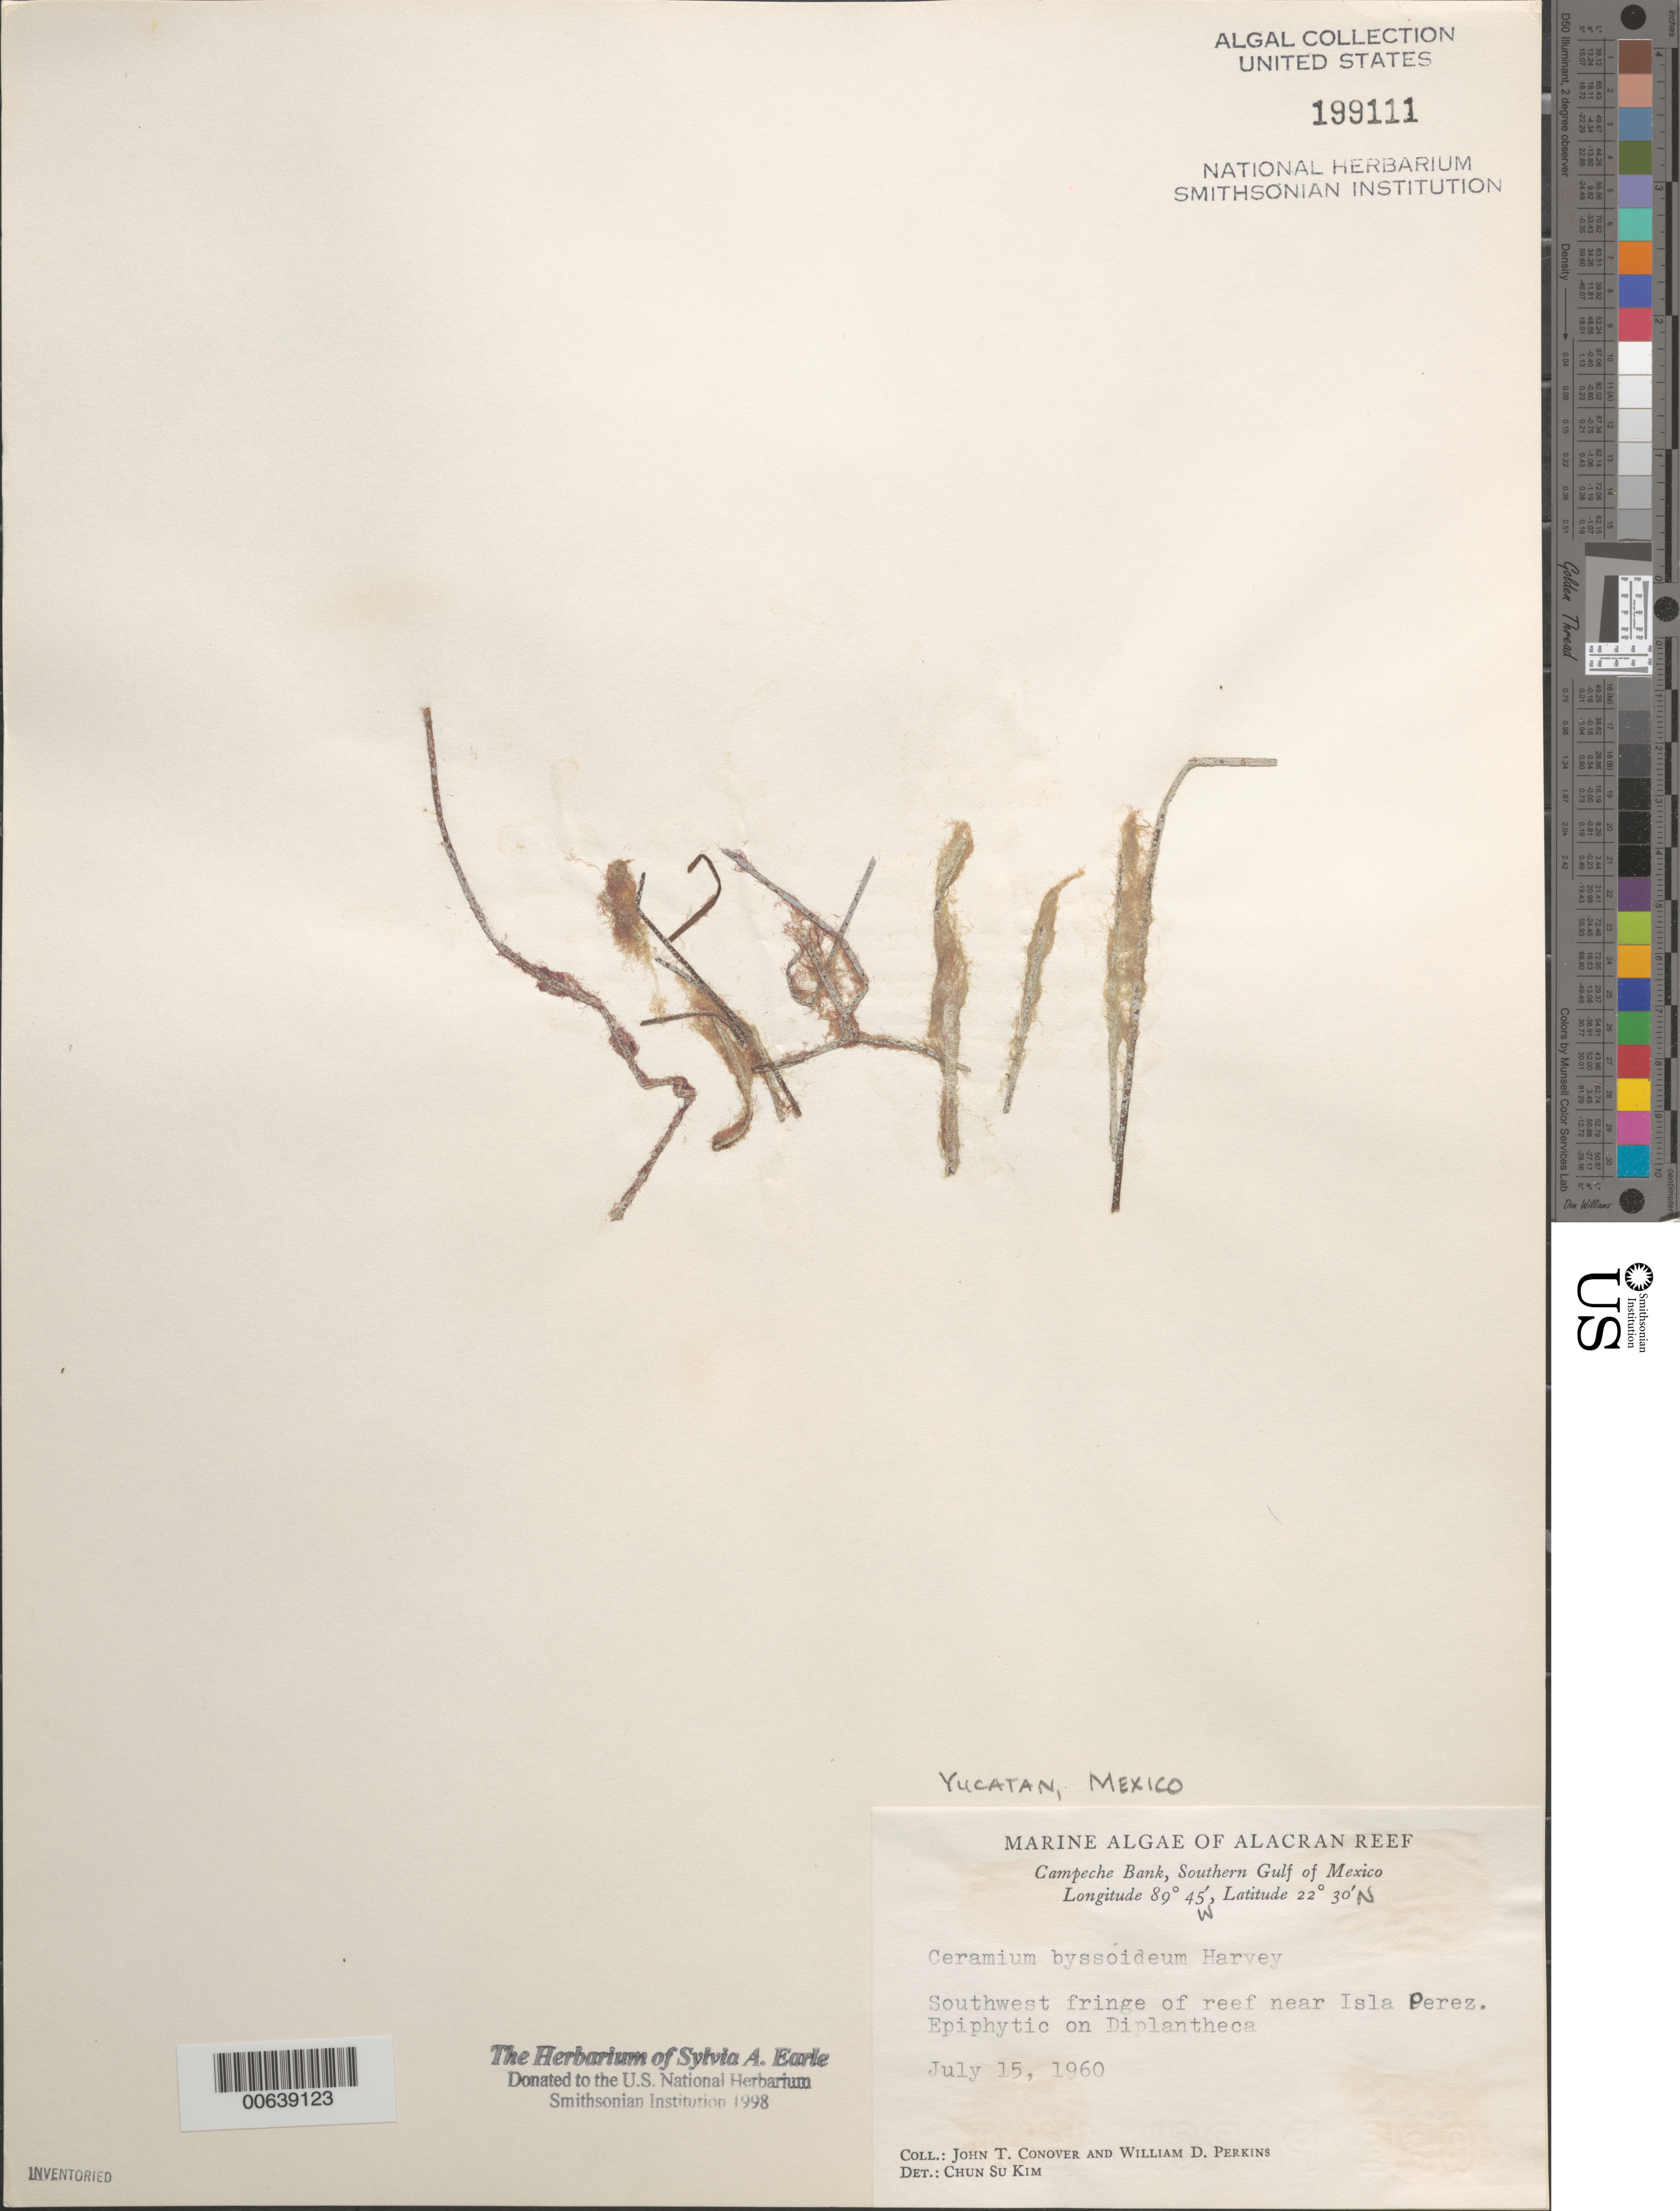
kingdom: Plantae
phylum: Rhodophyta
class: Florideophyceae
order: Ceramiales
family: Ceramiaceae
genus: Ceramium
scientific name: Ceramium byssoideum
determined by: Kim, Chun Su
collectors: J. T. Conover & W. D. Perkins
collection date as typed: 15 Jul 1960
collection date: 1960-07-15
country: Mexico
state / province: Yucatan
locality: Campeche Bank, near Isla Perez, southern Gulf of Mexico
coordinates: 22 30' N, 89 45' W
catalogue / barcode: US 199111